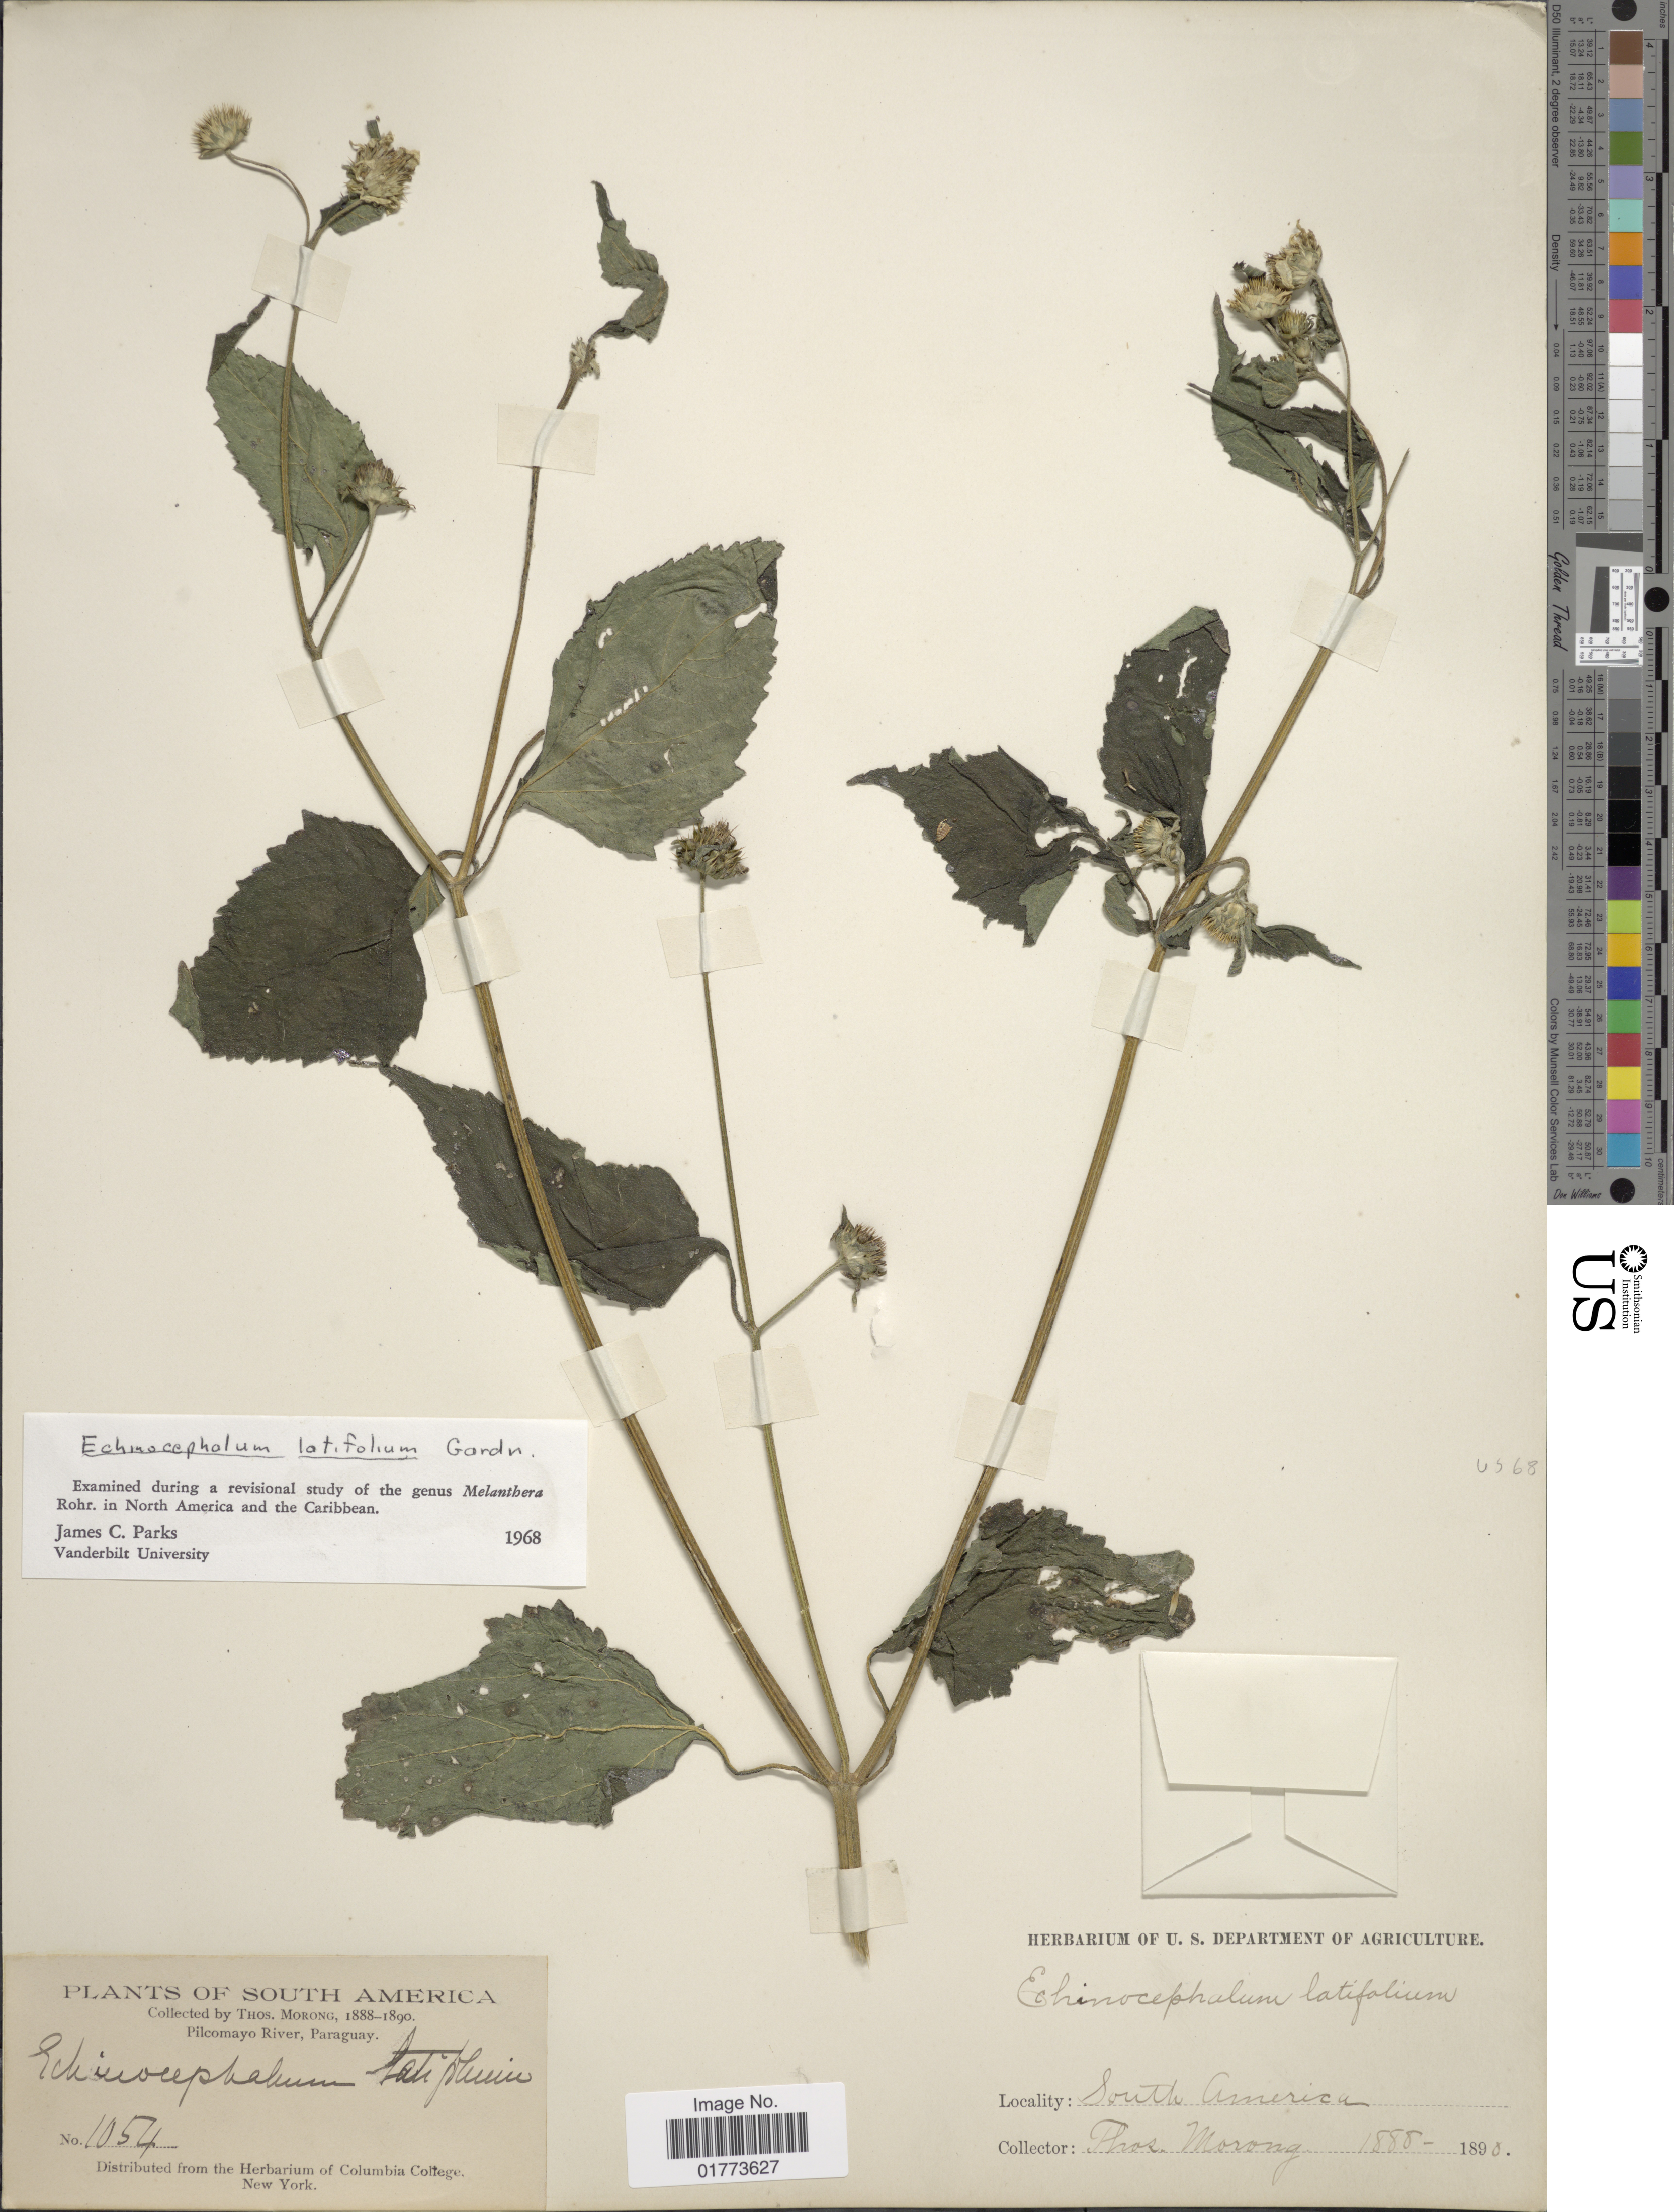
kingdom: Plantae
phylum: Tracheophyta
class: Magnoliopsida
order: Asterales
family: Asteraceae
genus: Melanthera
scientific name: Melanthera latifolia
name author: (Gardner)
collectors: ex herb. T. Morong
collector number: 1054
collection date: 1888/1890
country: Paraguay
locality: South America, Pilcomayo River